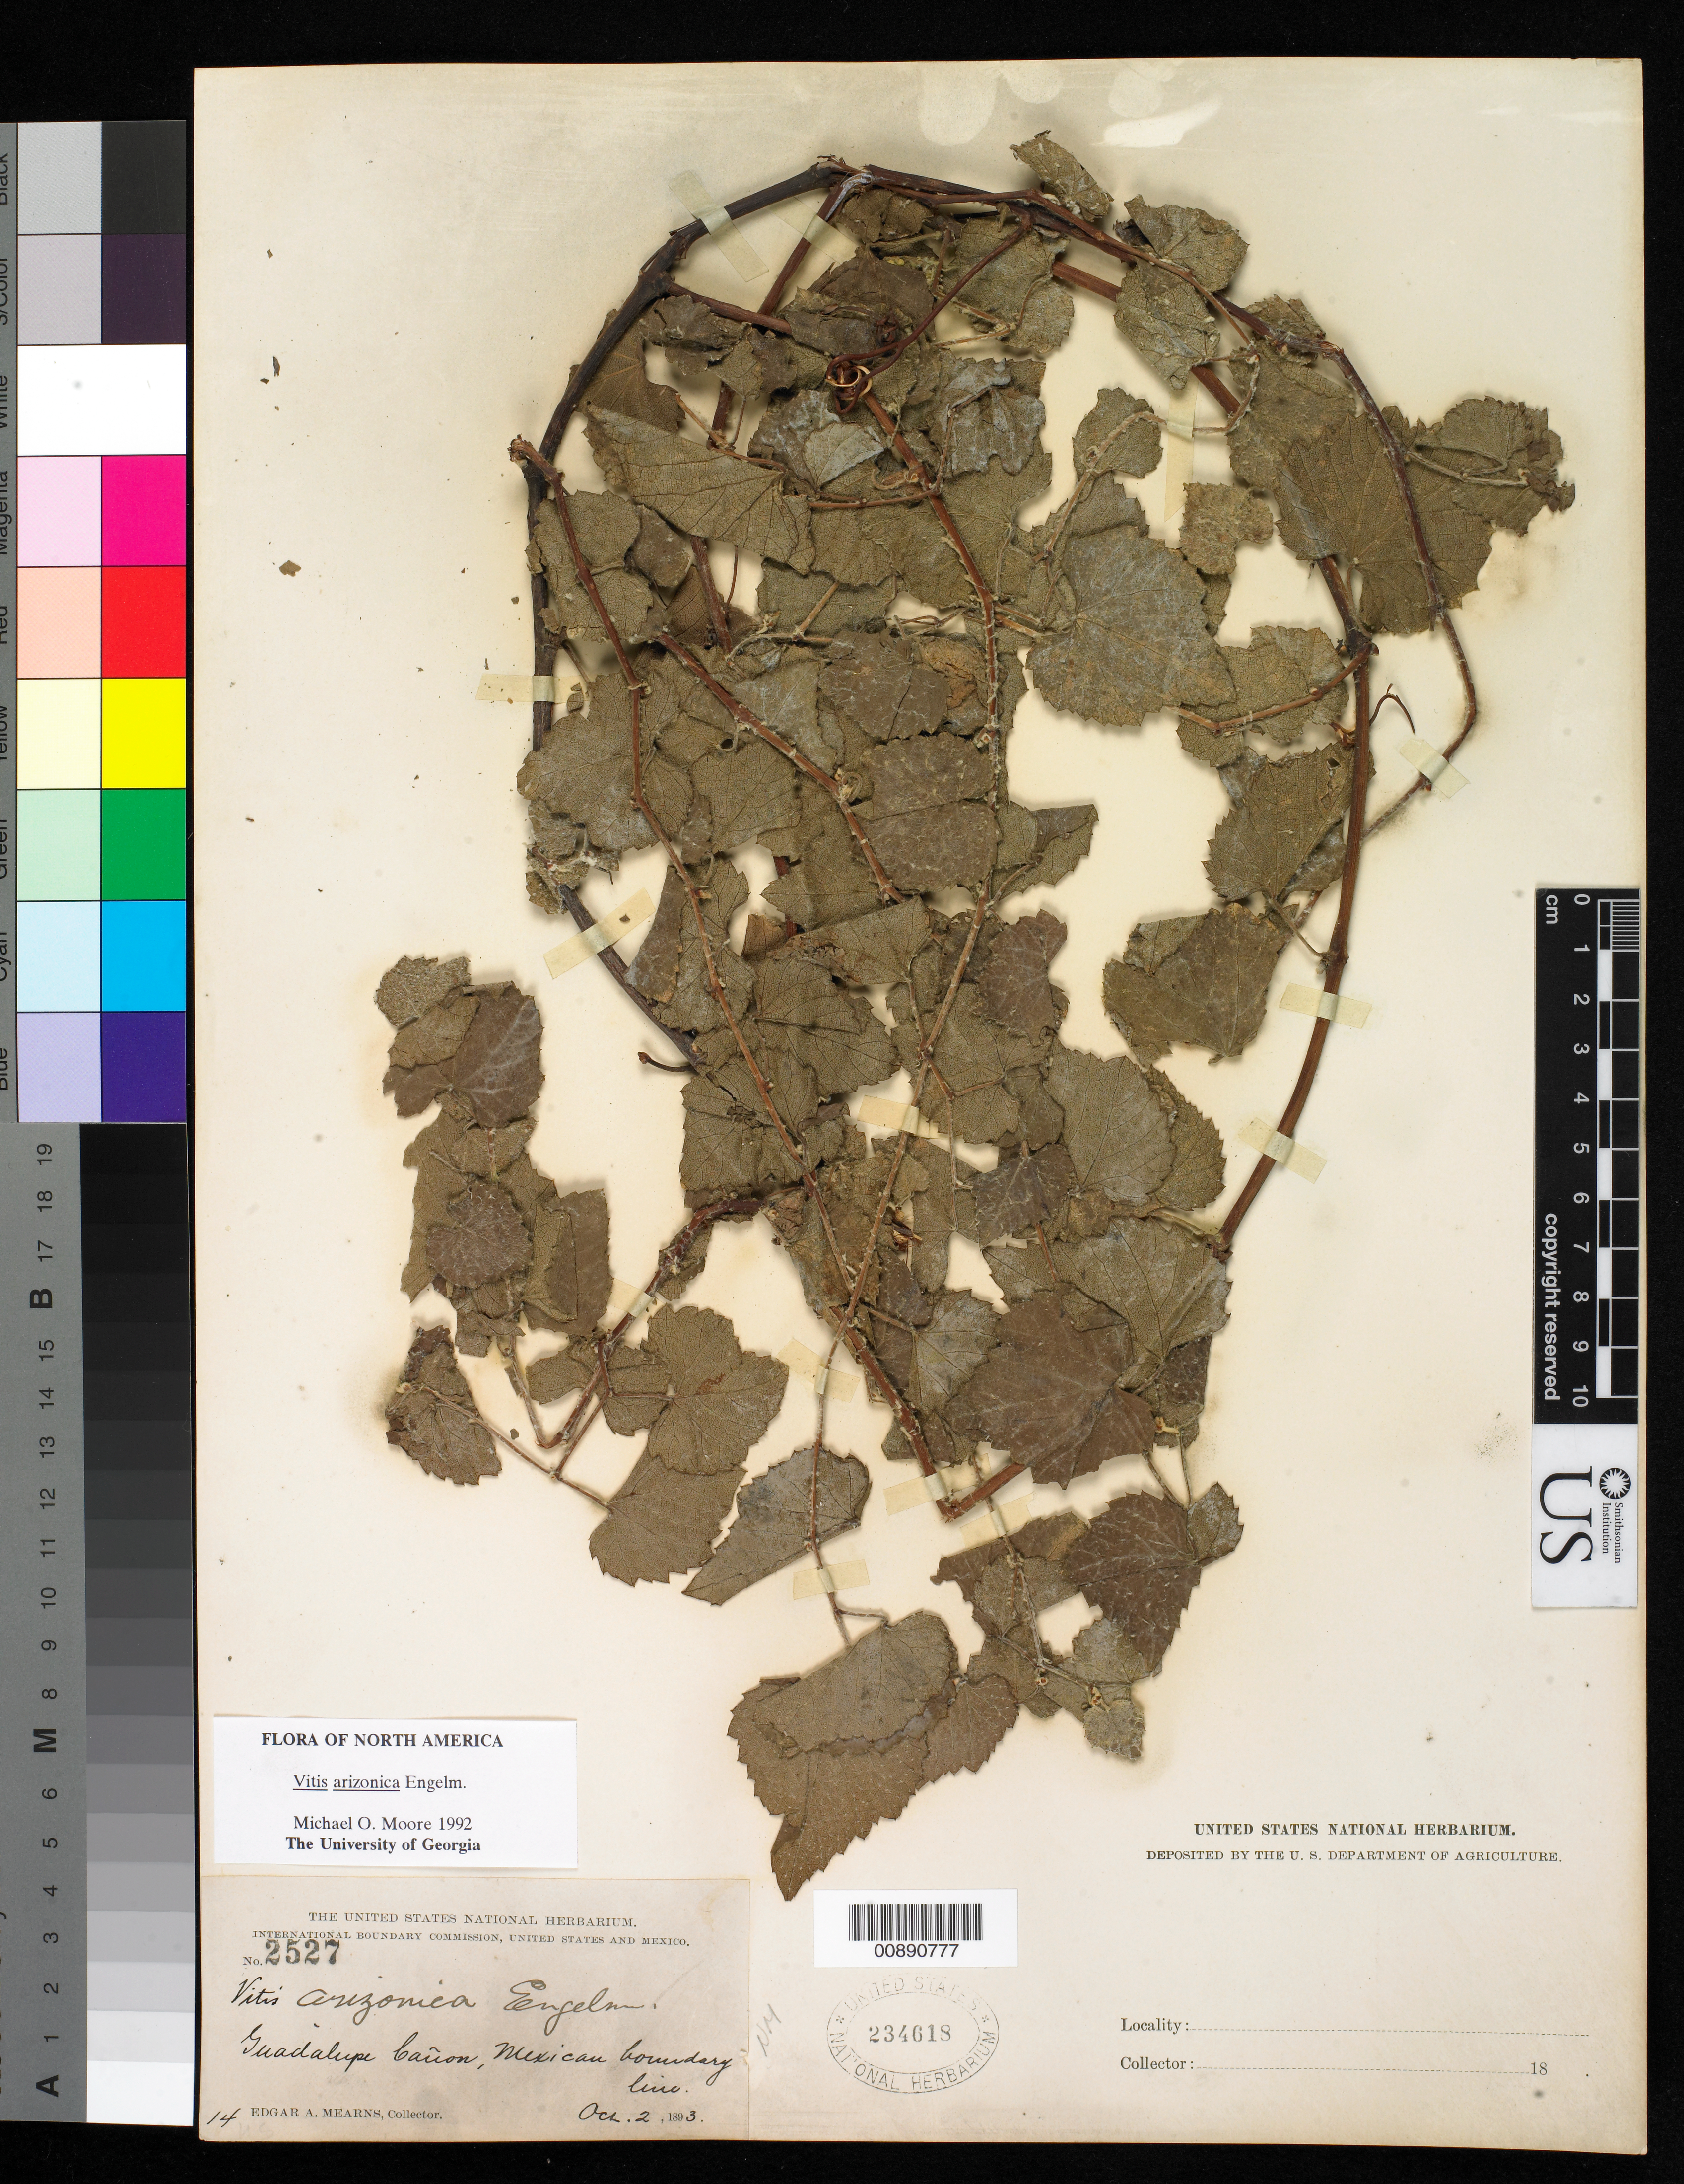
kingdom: Plantae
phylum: Tracheophyta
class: Magnoliopsida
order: Vitales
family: Vitaceae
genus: Vitis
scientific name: Vitis arizonica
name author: Engelm.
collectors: E. A. Mearns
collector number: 2527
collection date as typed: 02 Oct 1893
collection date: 1893-10-02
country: United States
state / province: New Mexico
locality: Guadalupe Cañon, Mexican Boundary Line.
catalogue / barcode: US 234618